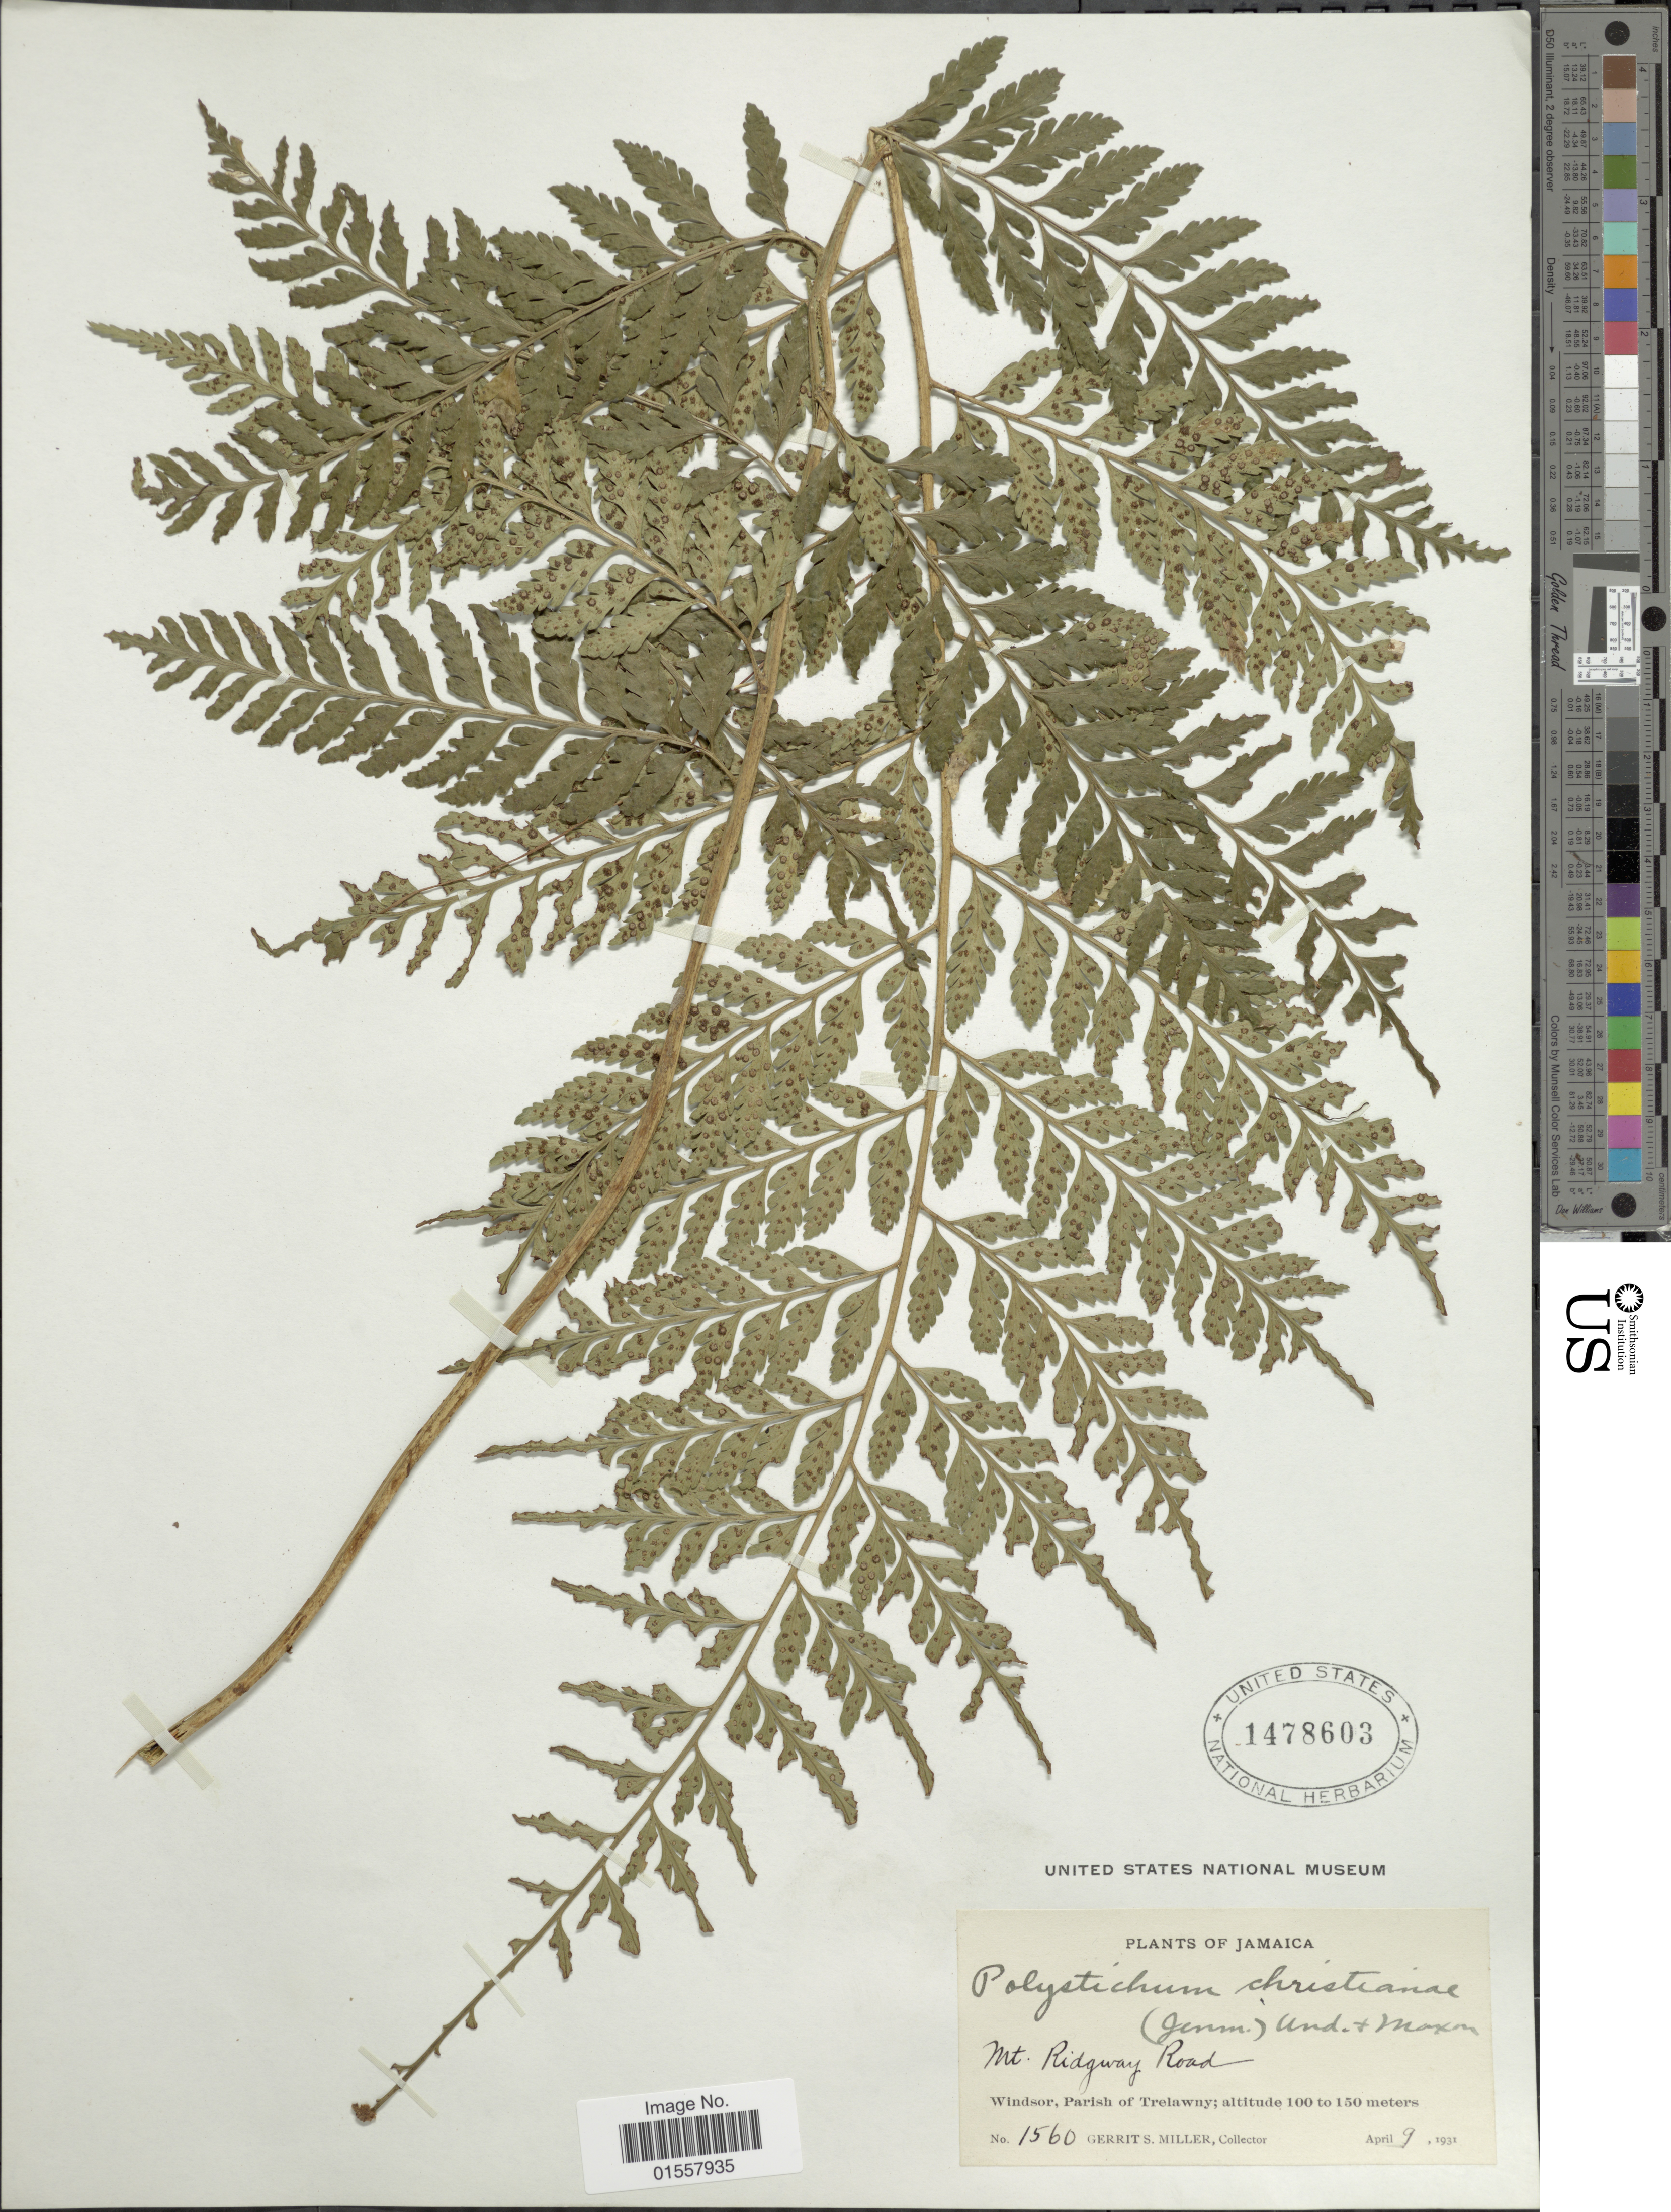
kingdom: Plantae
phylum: Tracheophyta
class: Polypodiopsida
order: Polypodiales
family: Dryopteridaceae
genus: Polystichum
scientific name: Polystichum christianae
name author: (Jenman) Underw. & Maxon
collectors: G. S. Miller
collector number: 1560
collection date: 1931-04-09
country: Jamaica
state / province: Trelawny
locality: Mt. Ridgway Road, Windsor, Parish of Trelawny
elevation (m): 100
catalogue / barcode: US 1478603